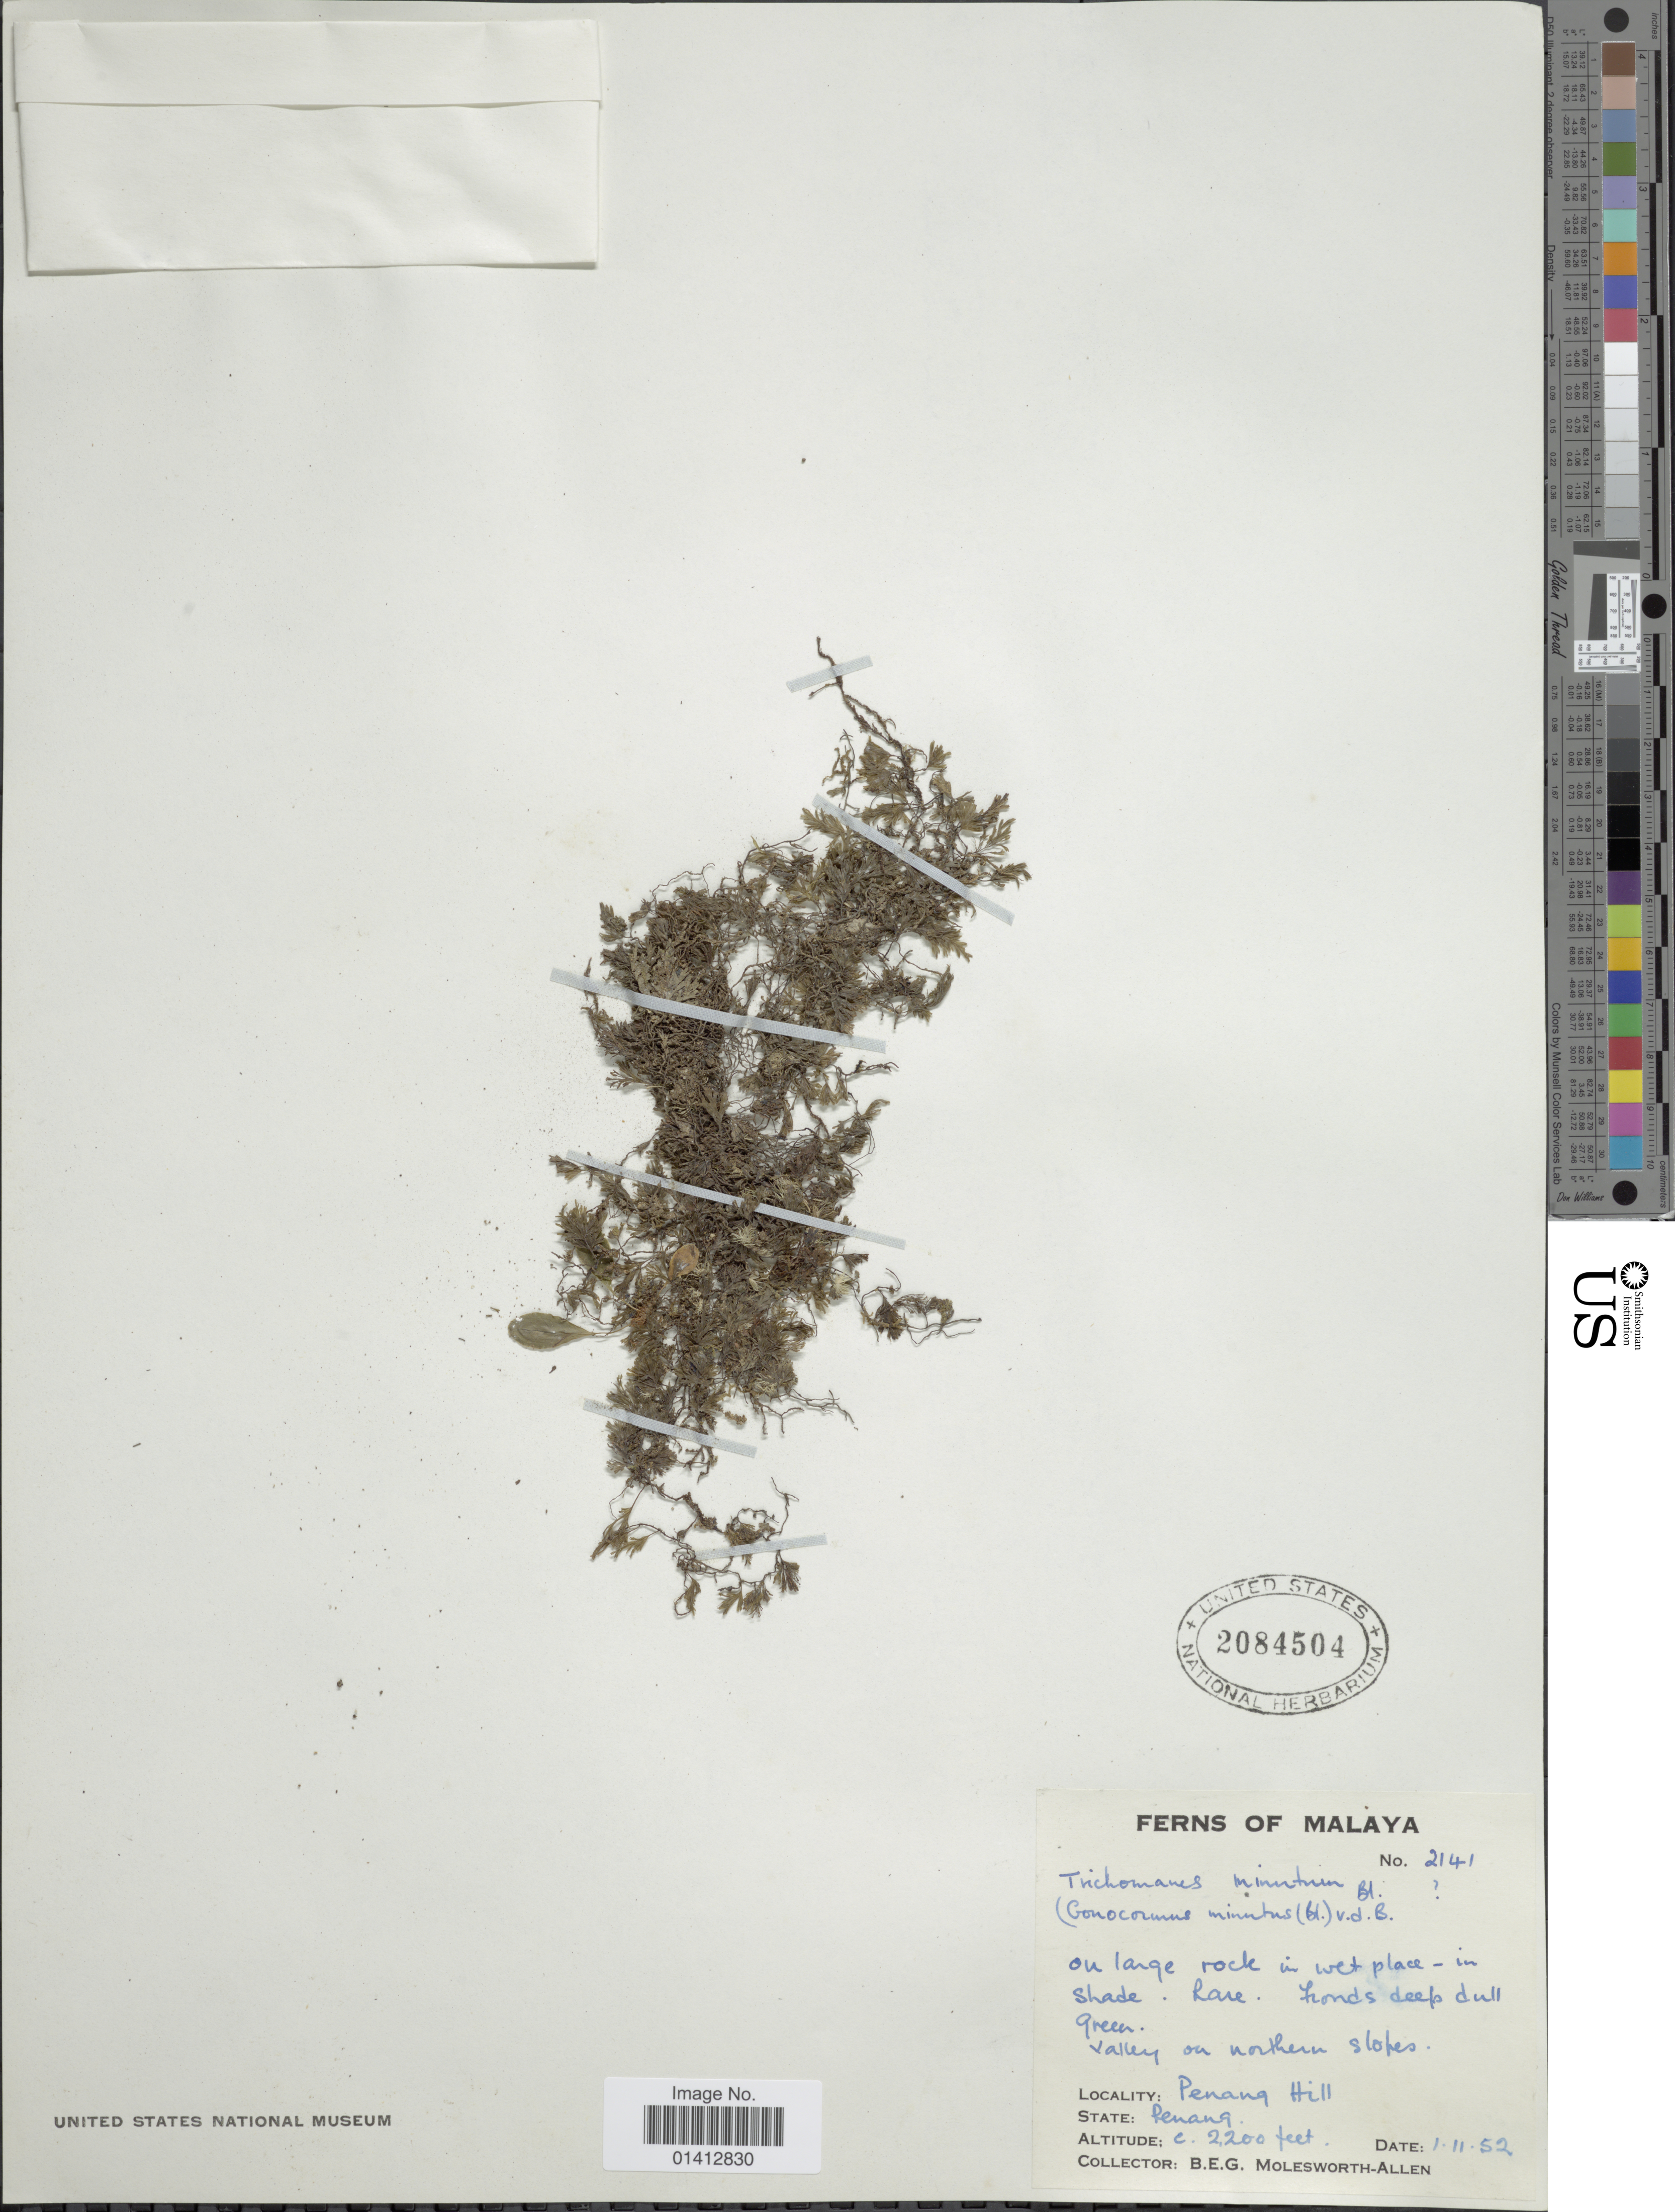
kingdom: Plantae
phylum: Tracheophyta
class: Polypodiopsida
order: Hymenophyllales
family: Hymenophyllaceae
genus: Crepidomanes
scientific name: Crepidomanes minutum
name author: (Blume) K. Iwats.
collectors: B. E. G. Molesworth-Allen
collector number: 2141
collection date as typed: Transcribed d/m/y: 1/11/52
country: Malaysia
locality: Malaya, Valley on northern slopes, Penang Hills, Penang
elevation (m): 671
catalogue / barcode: US 2084504